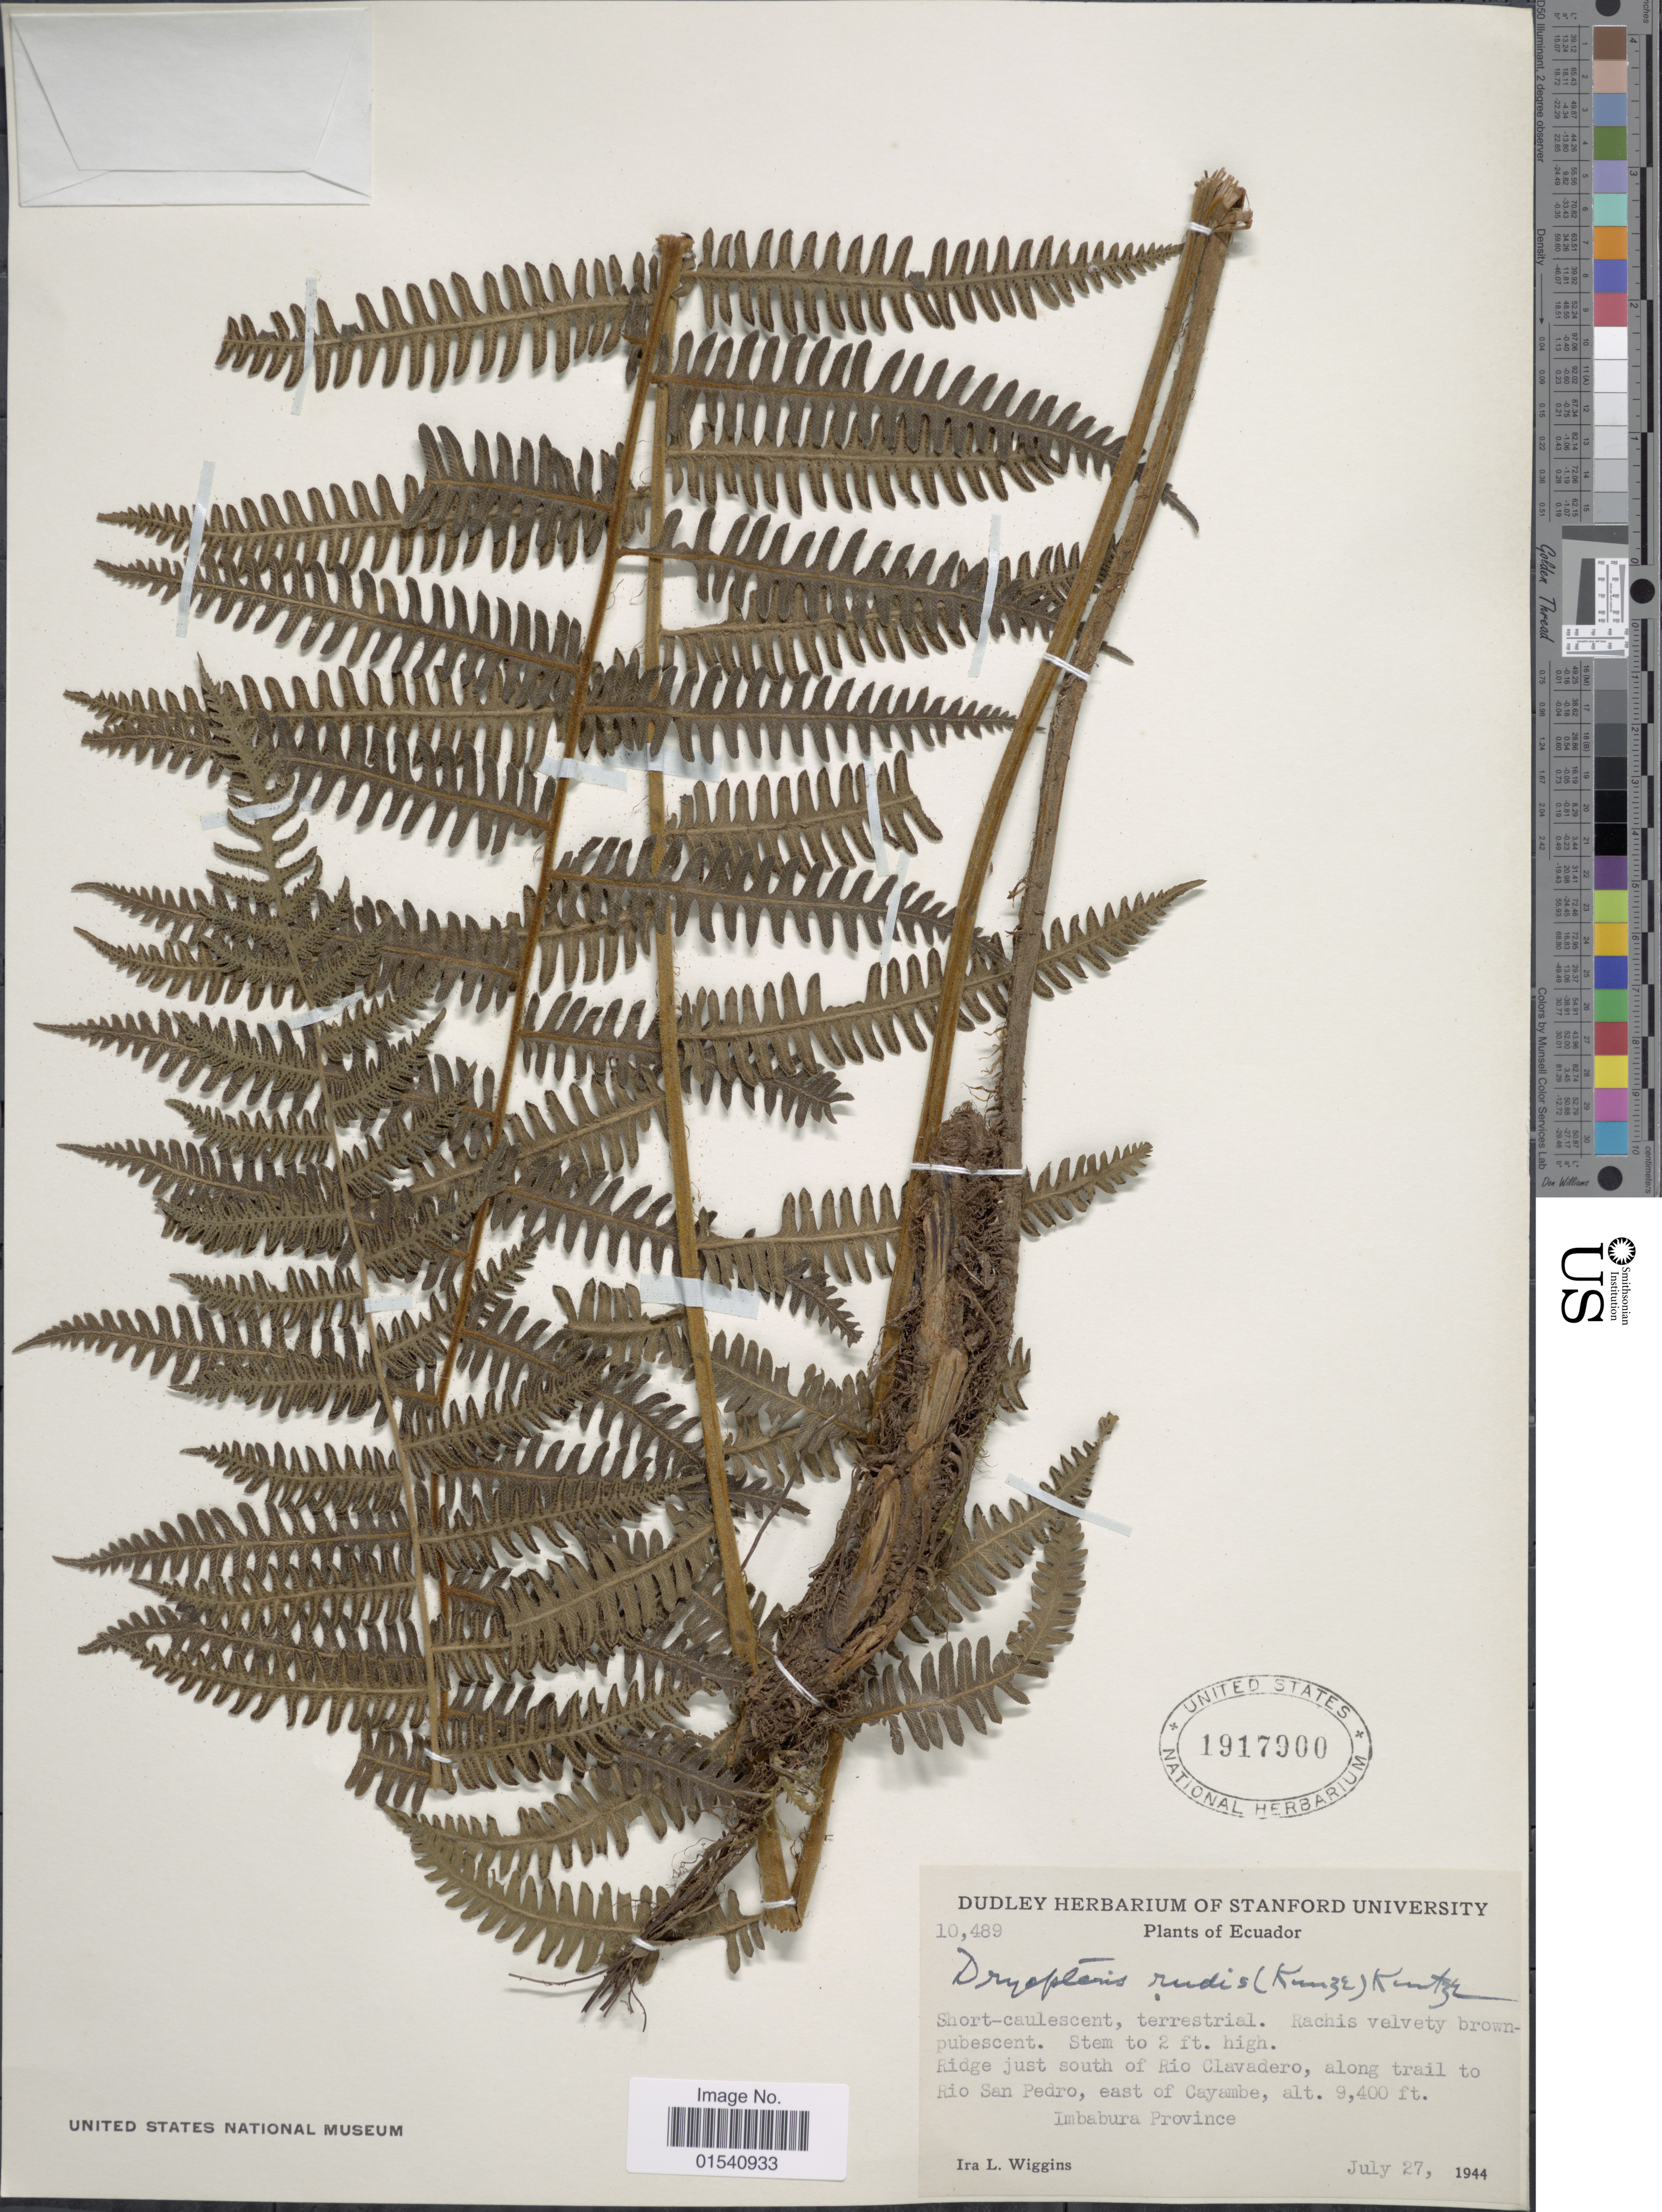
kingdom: Plantae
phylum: Tracheophyta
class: Polypodiopsida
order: Polypodiales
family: Thelypteridaceae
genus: Amauropelta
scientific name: Amauropelta rudis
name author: (Kunze) Pic. Serm.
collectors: I. L. Wiggins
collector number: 10489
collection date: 1944-07-27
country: Ecuador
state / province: Imbabura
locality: Ridge just south of Rio Clavadero, along trail to Rio San pedro, east of Cayambe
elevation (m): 2865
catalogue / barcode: US 1917900